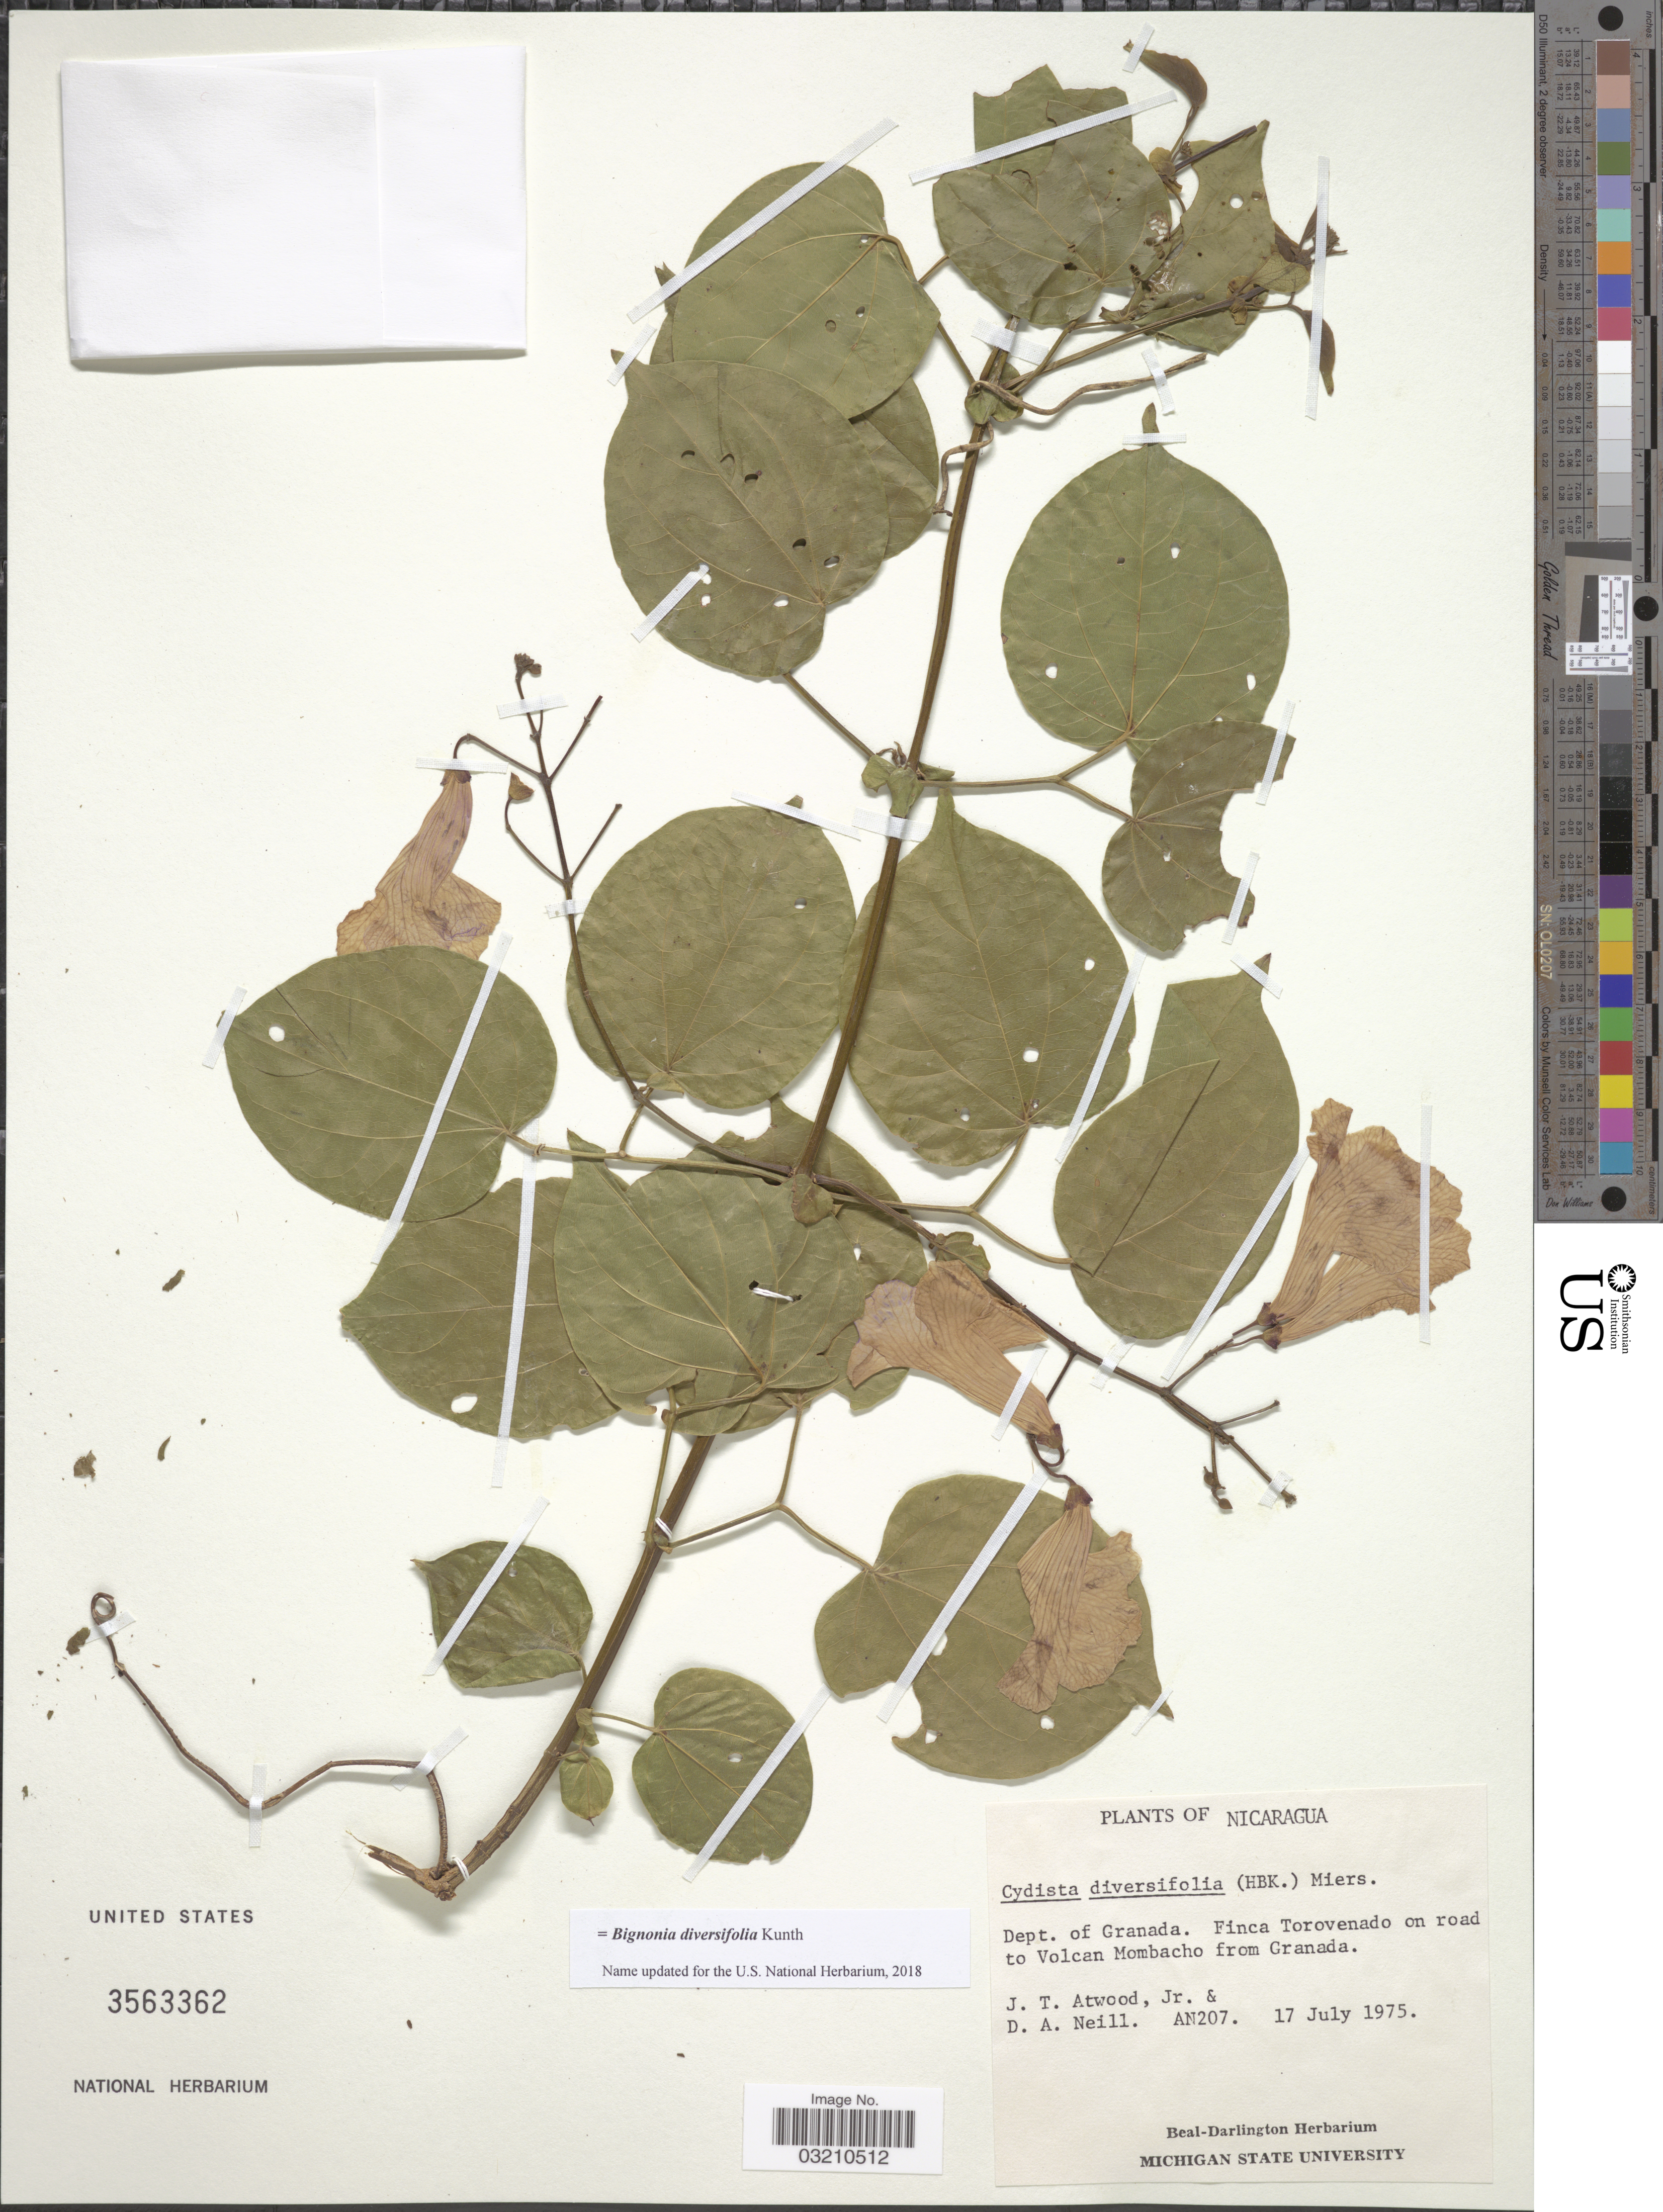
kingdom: Plantae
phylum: Tracheophyta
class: Magnoliopsida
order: Lamiales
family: Bignoniaceae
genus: Bignonia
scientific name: Bignonia diversifolia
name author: Kunth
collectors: J. Atwood & D. A. Neill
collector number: AN207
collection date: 1975-07-17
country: Nicaragua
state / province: Granada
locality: Dept. of Granada. Finca Torovenado on road to Volcan Mombacho from Granada.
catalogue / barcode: US 3563362